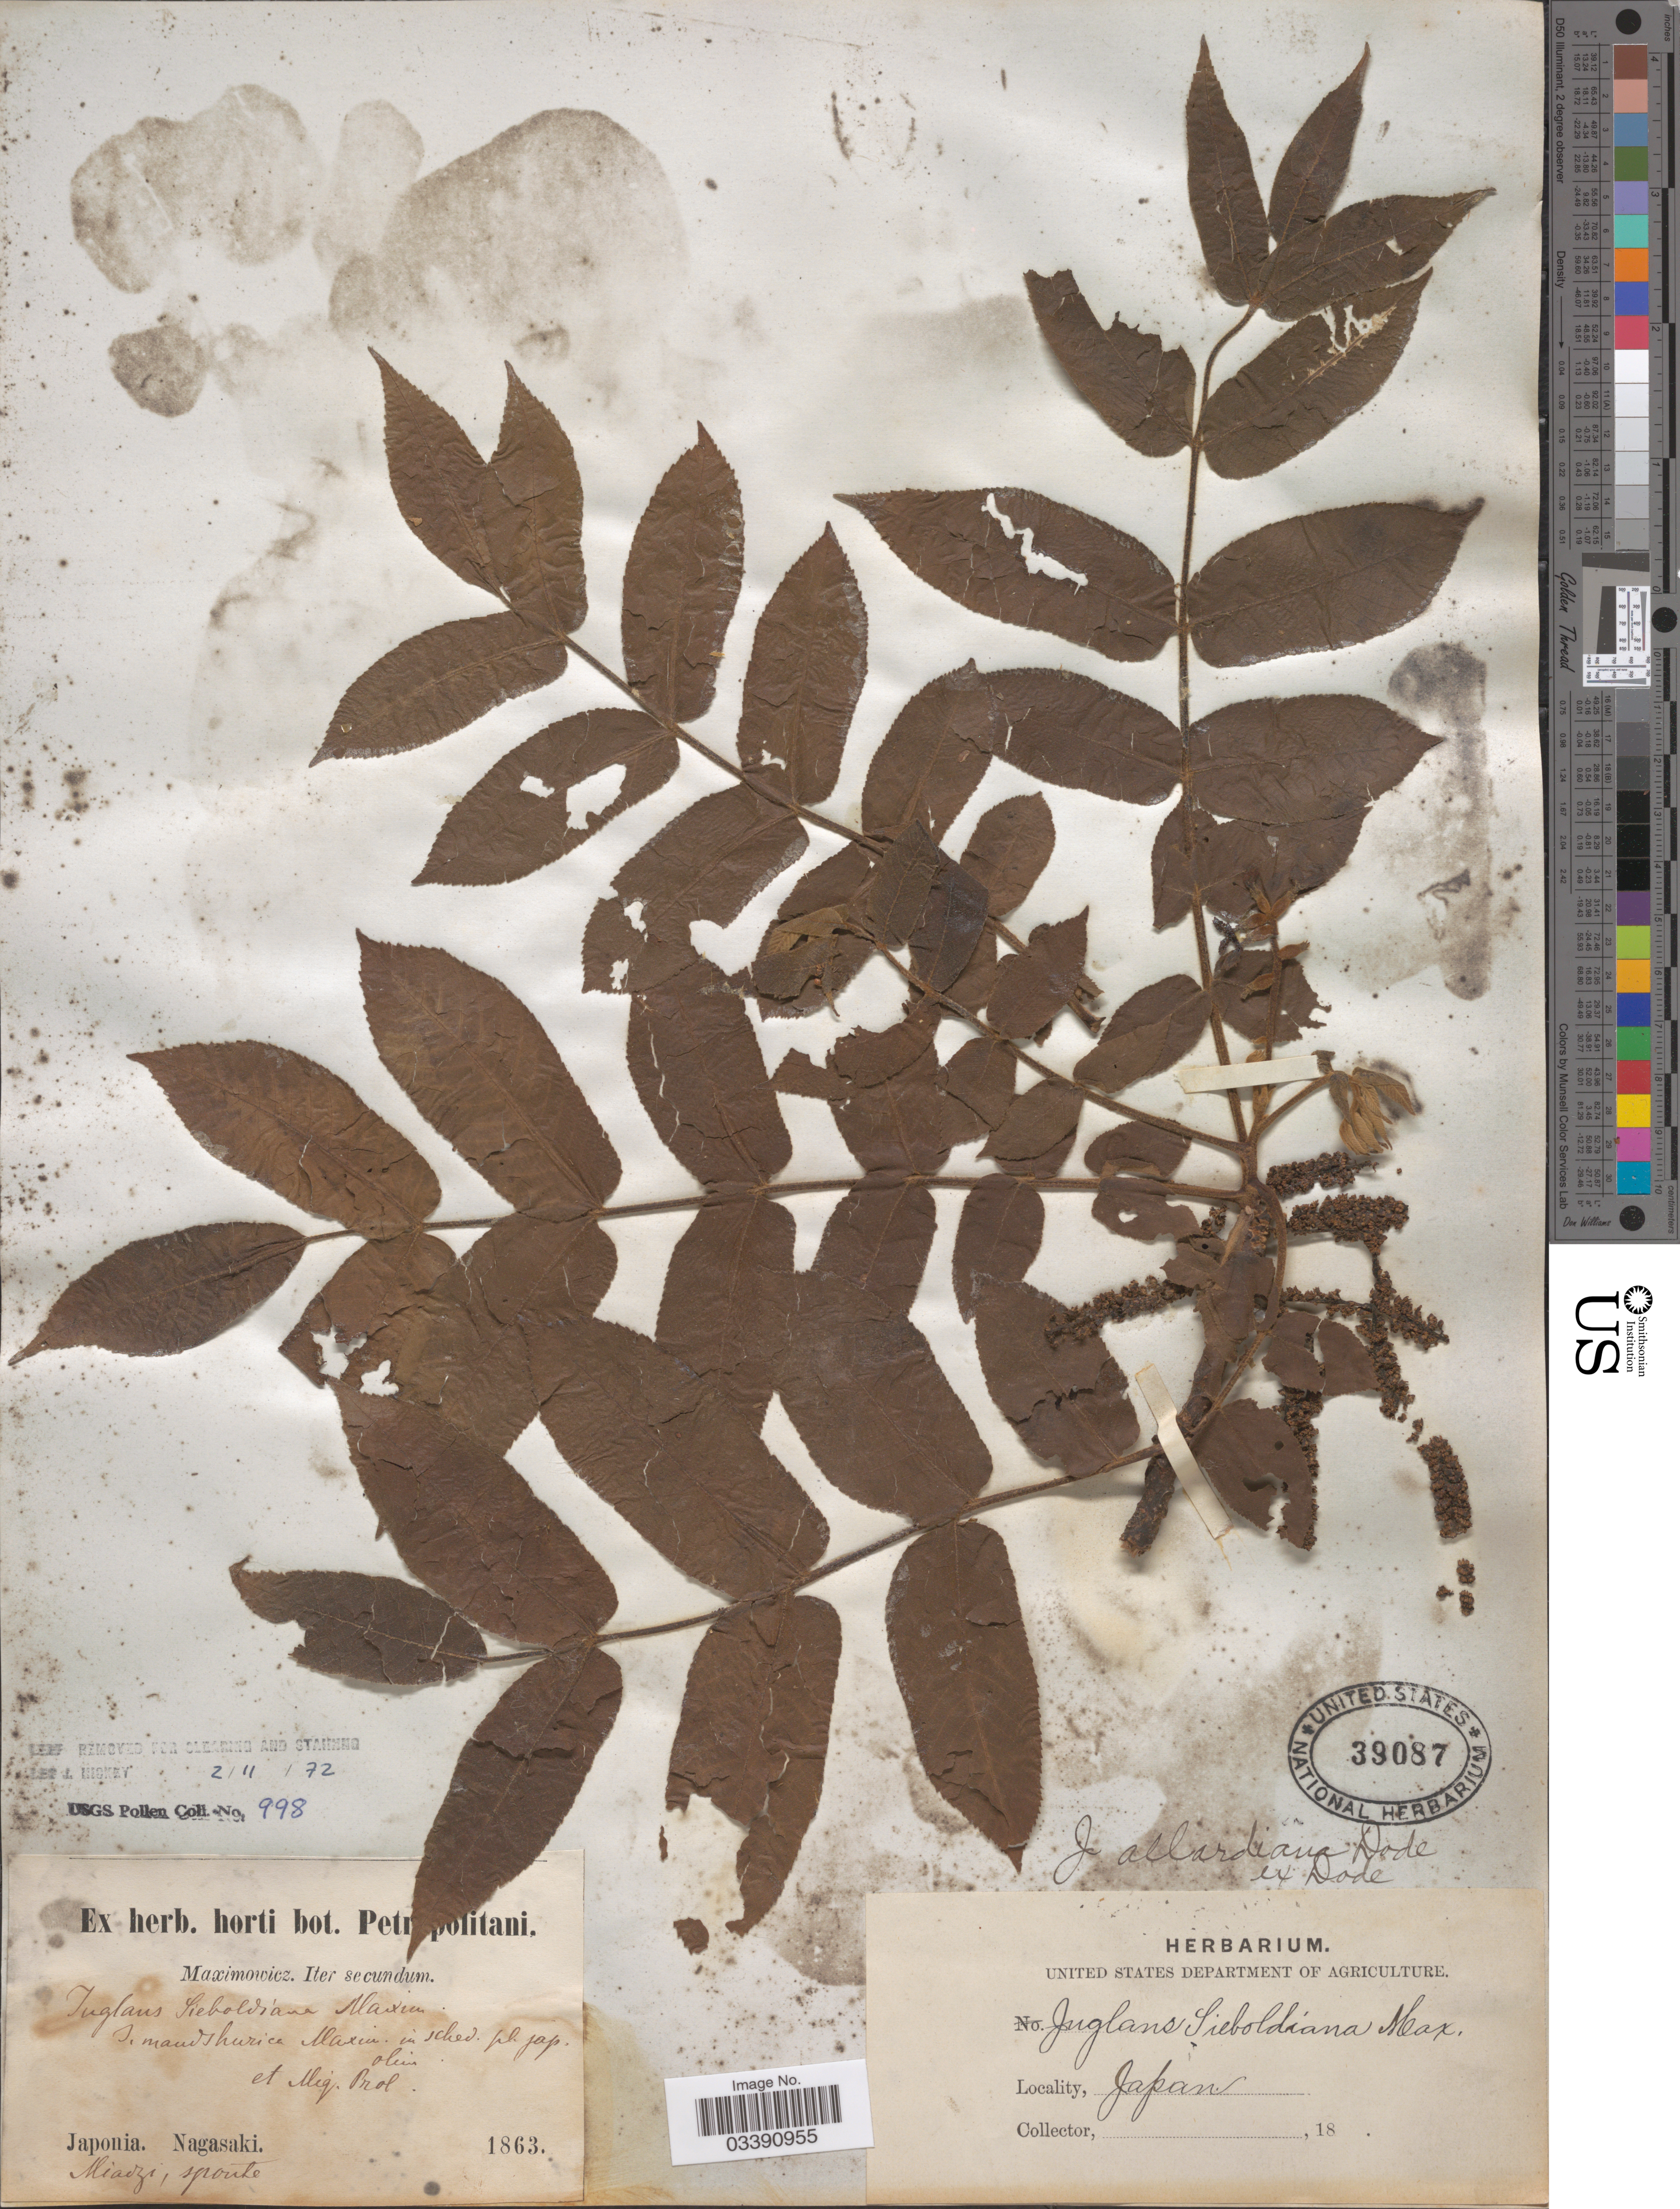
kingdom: Plantae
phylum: Tracheophyta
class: Magnoliopsida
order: Fagales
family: Juglandaceae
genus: Juglans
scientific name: Juglans allardiana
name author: Dode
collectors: Maximowicz, --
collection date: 1863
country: Japan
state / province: Nagasaki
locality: Miadzi, sponte.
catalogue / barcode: US 39087